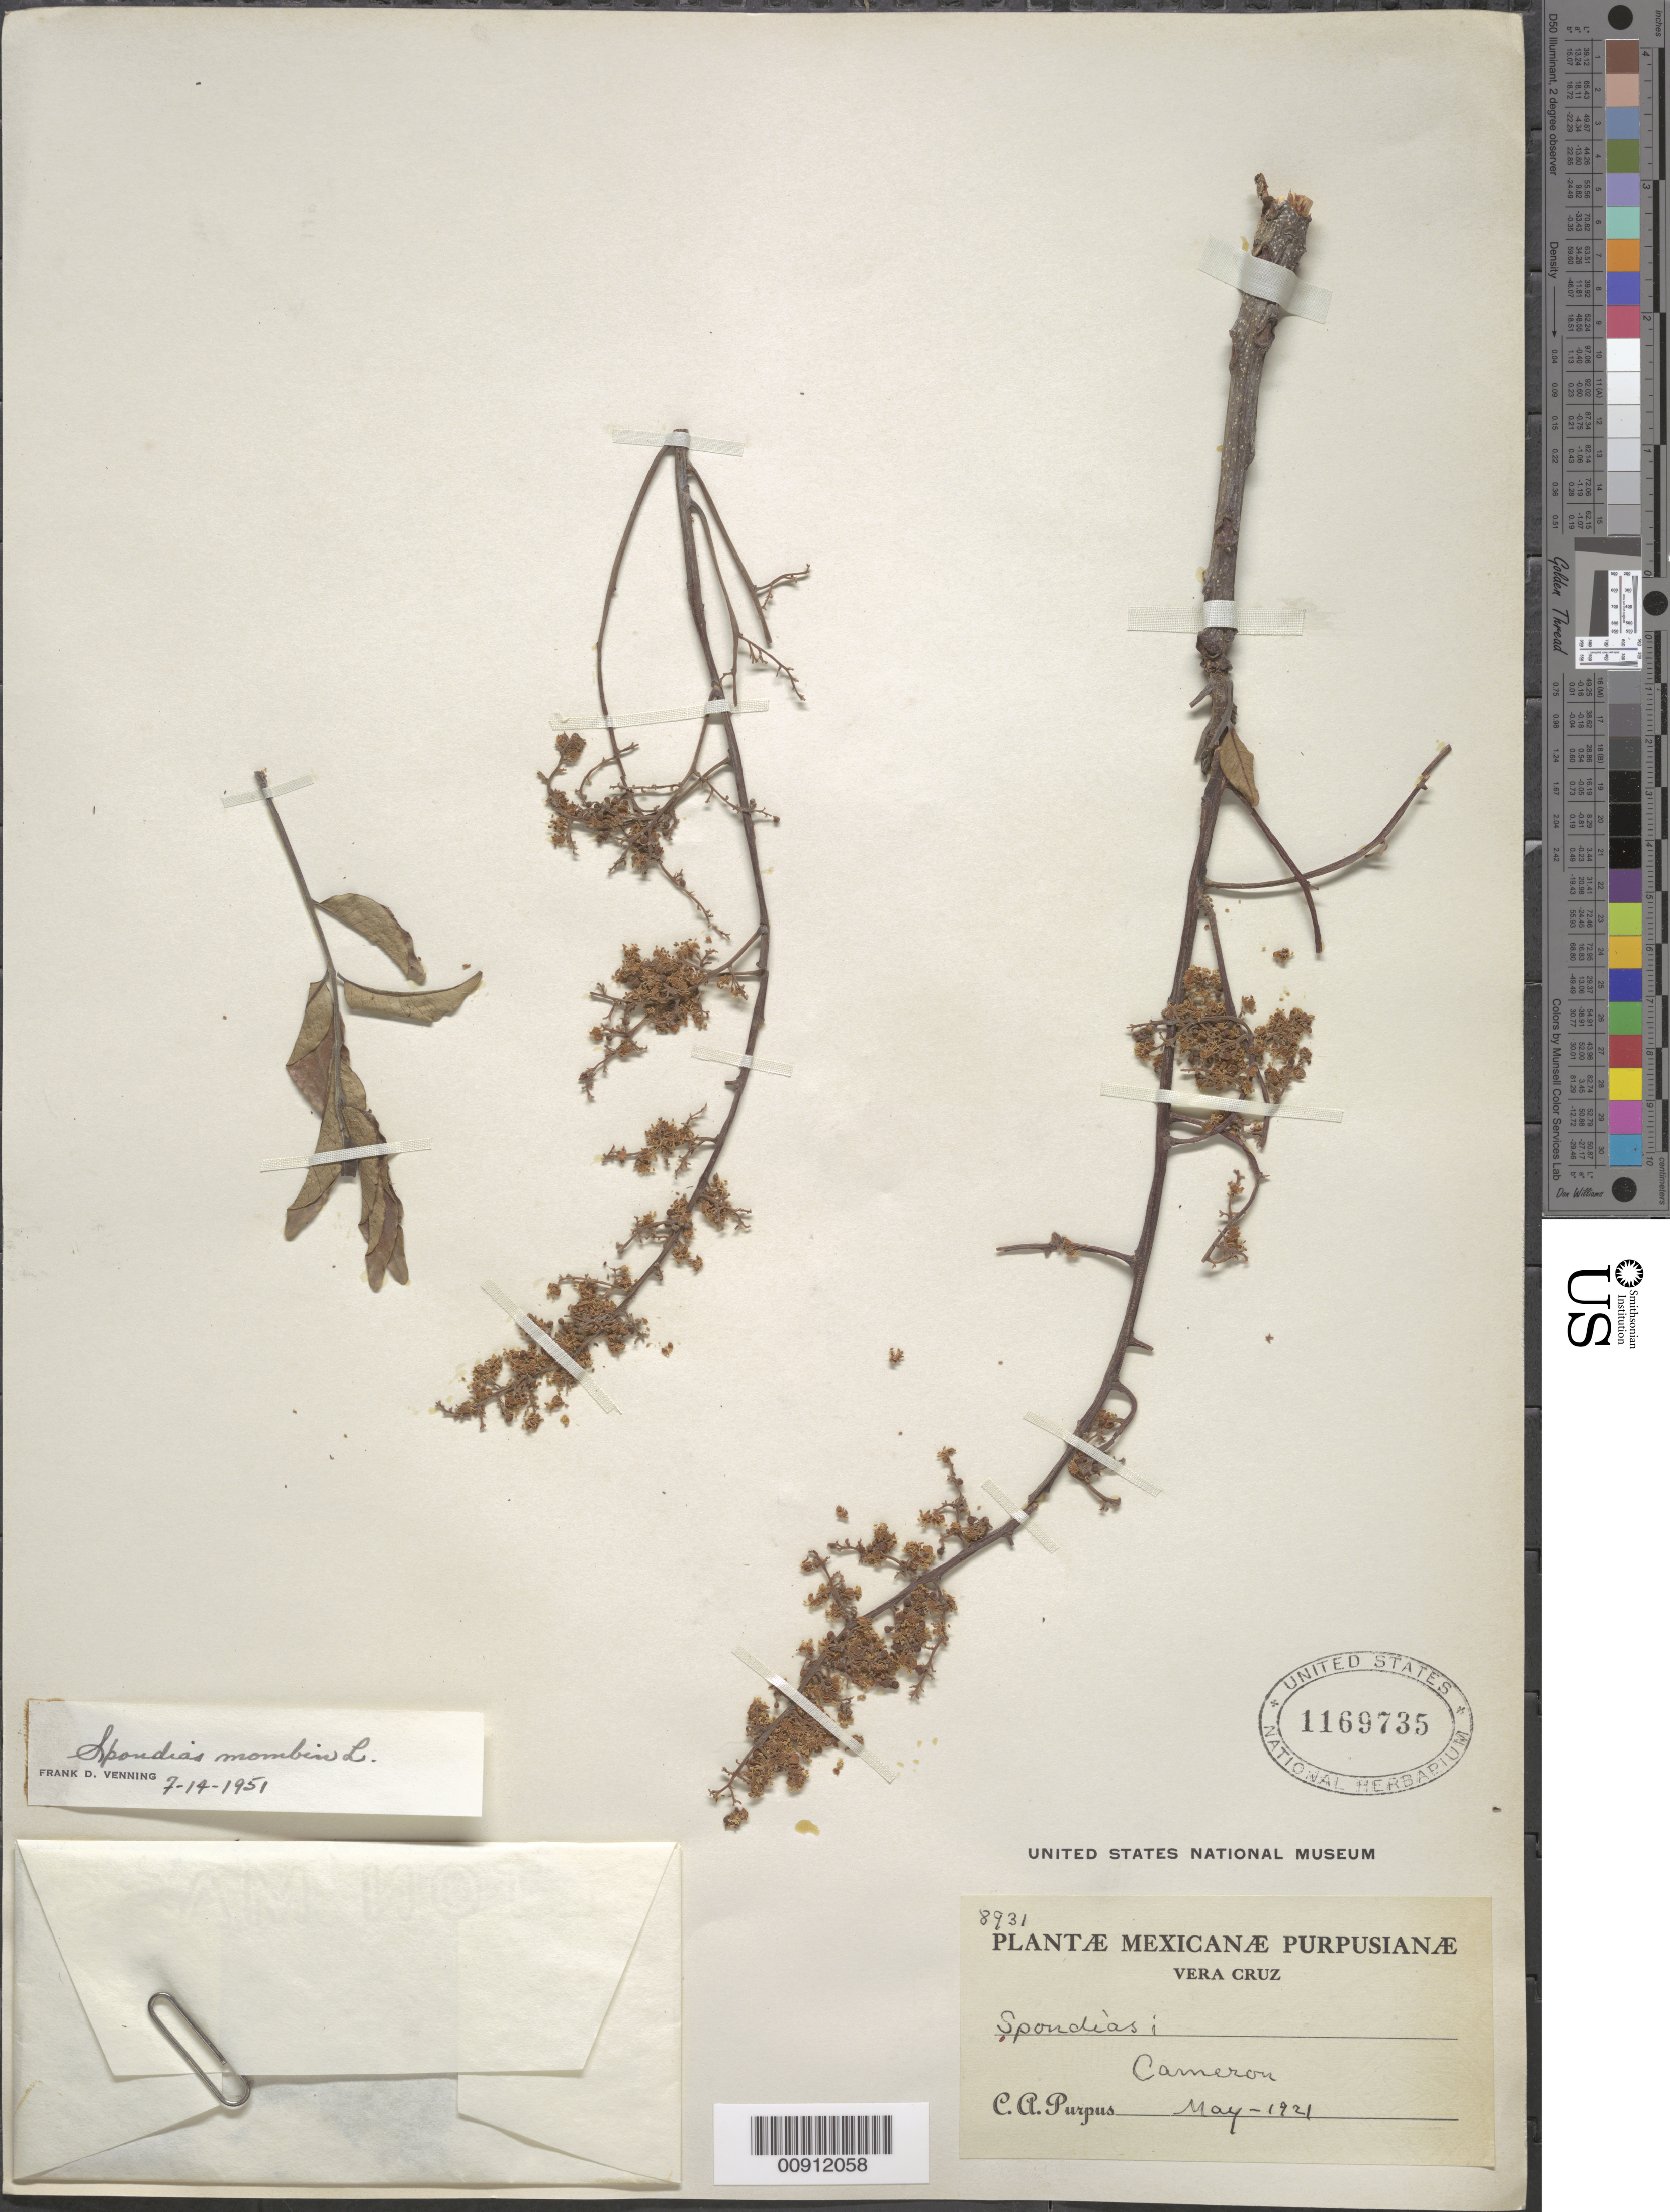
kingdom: Plantae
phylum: Tracheophyta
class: Magnoliopsida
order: Sapindales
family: Anacardiaceae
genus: Spondias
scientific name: Spondias mombin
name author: L.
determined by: Mitchell, John D.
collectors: C. A. Purpus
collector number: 8931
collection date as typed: May 1921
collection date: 1921-05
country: Mexico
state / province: Veracruz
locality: Cameron, Veracruz.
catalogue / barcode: US 1169735